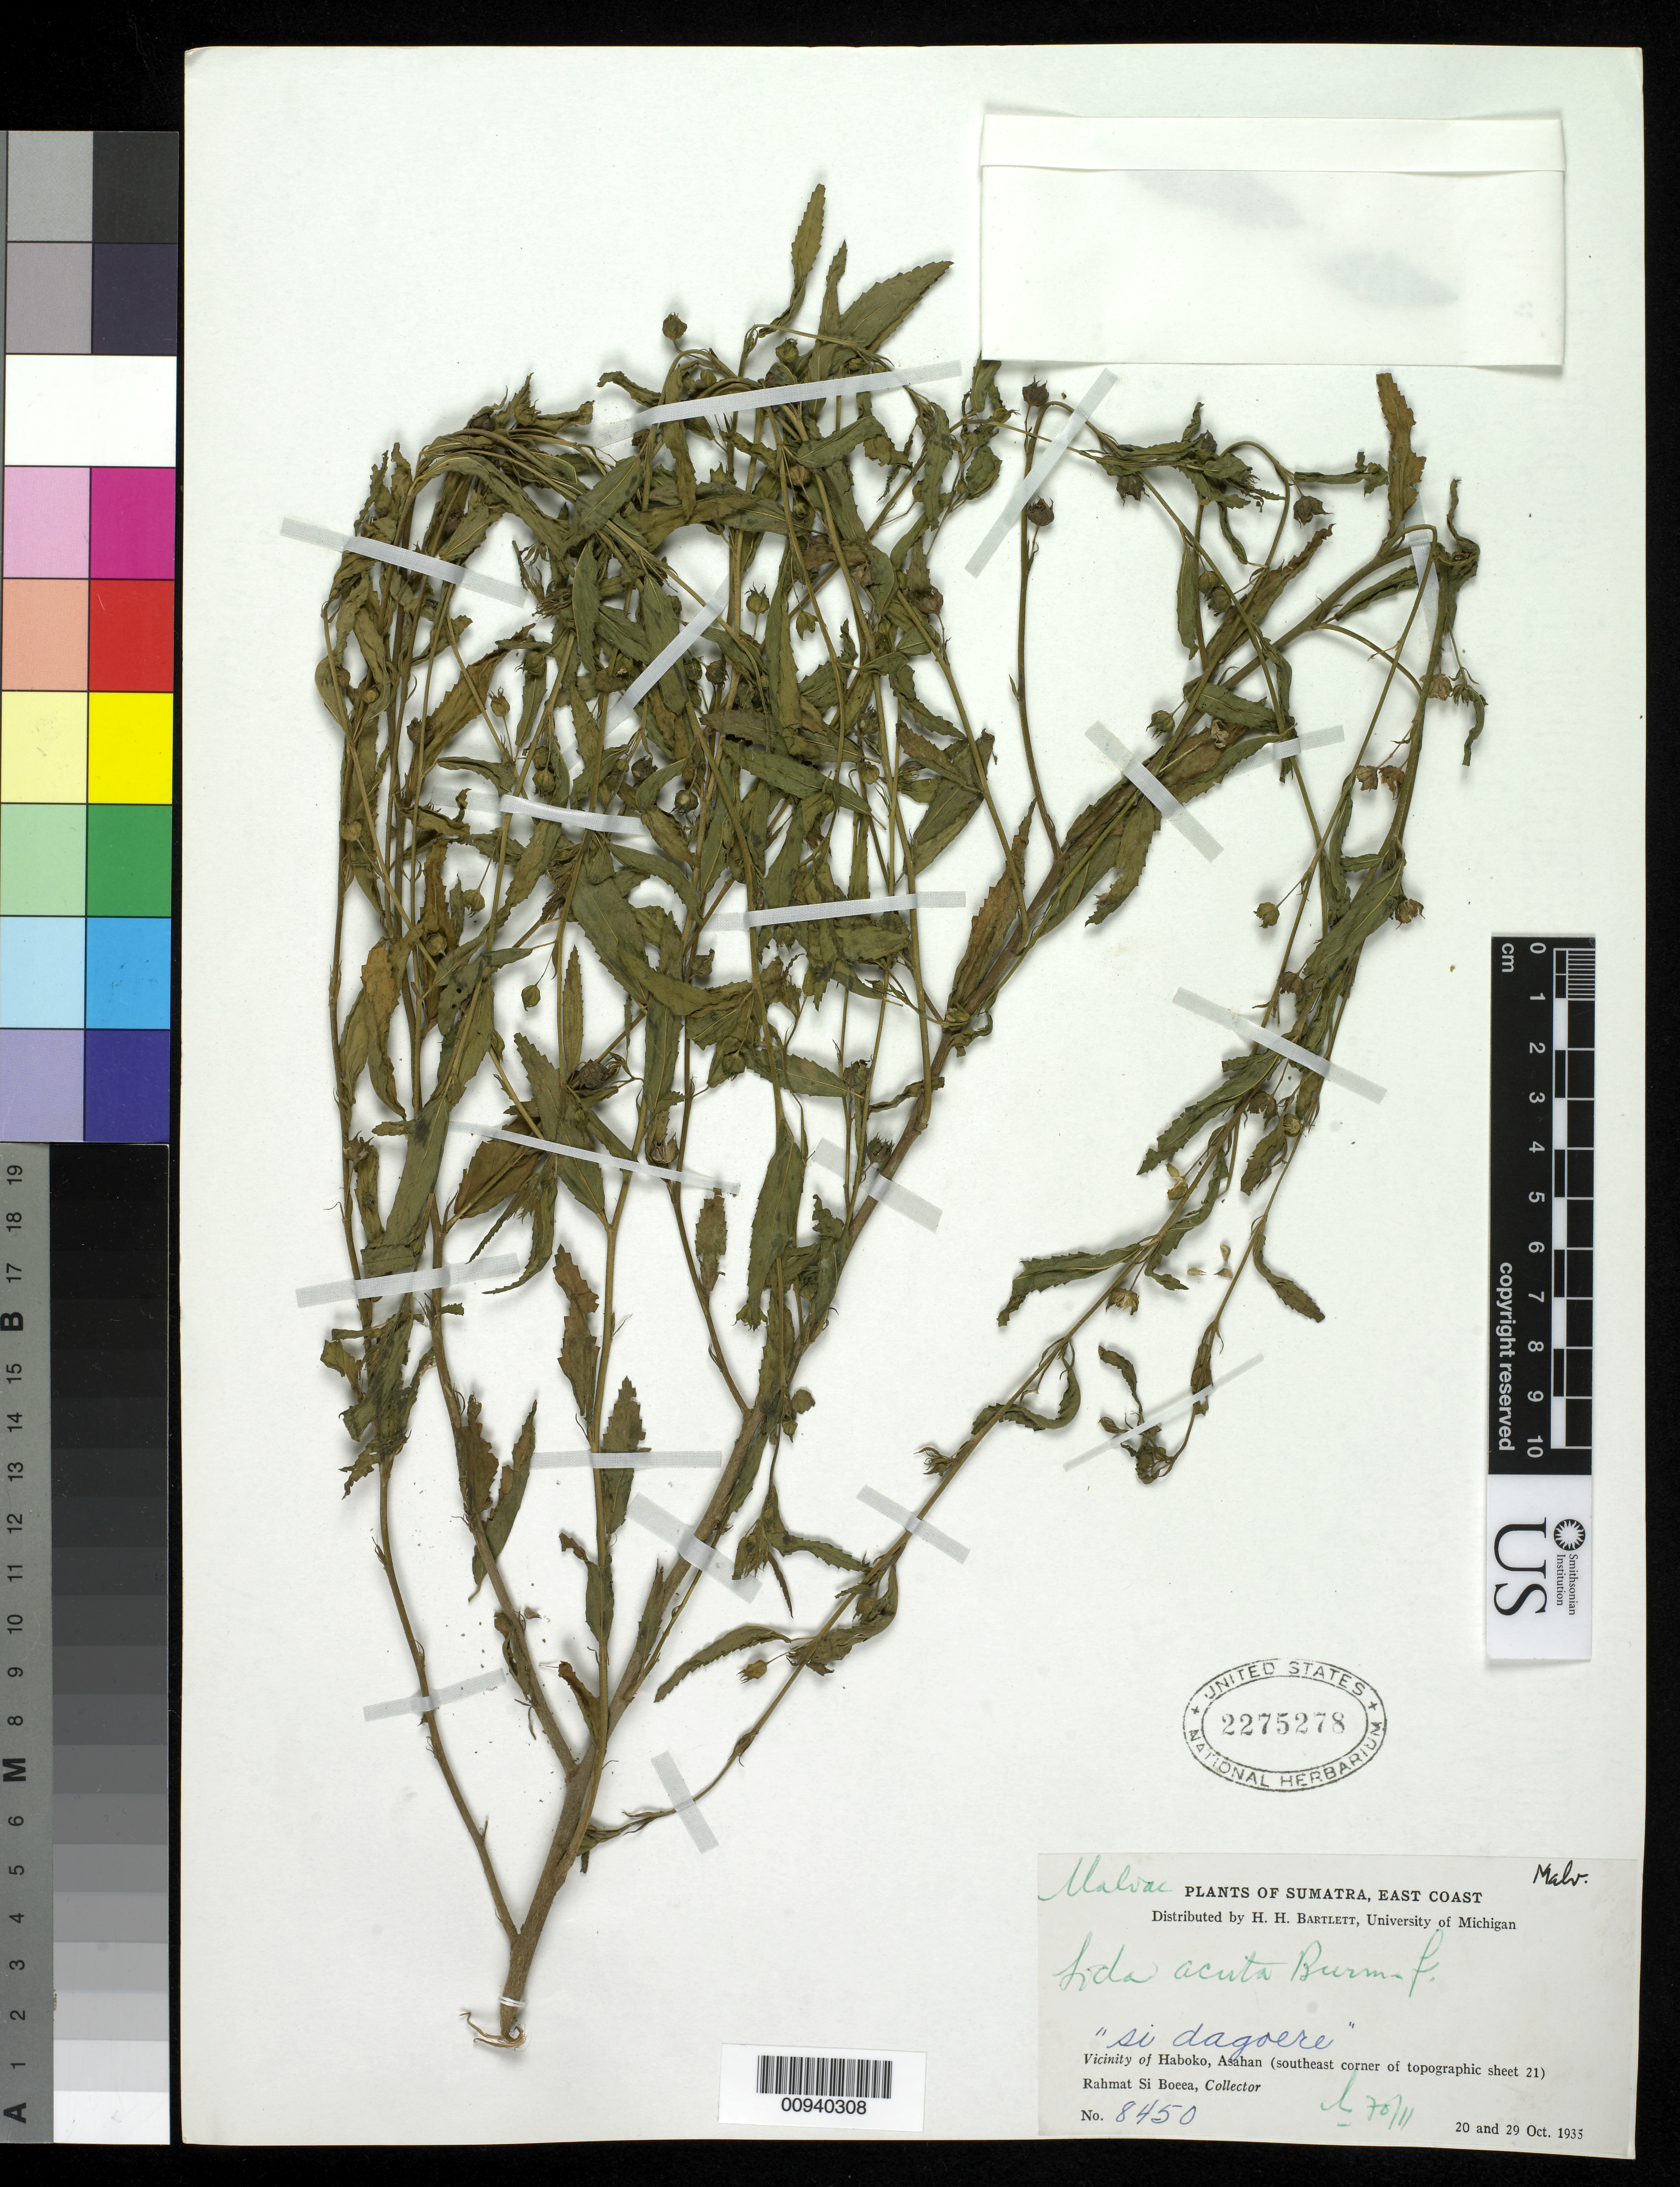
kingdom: Plantae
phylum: Tracheophyta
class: Magnoliopsida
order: Malvales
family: Malvaceae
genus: Sida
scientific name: Sida acuta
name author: Burm. f.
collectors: Rahmat Si Boeea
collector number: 8450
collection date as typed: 20 Oct 1935 and 29 Oct 1935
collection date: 1935-10-20,1935-10-29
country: Indonesia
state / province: Sumatra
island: Sumatra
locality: vicinity of Haboko, Asahan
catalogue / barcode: US 2275278